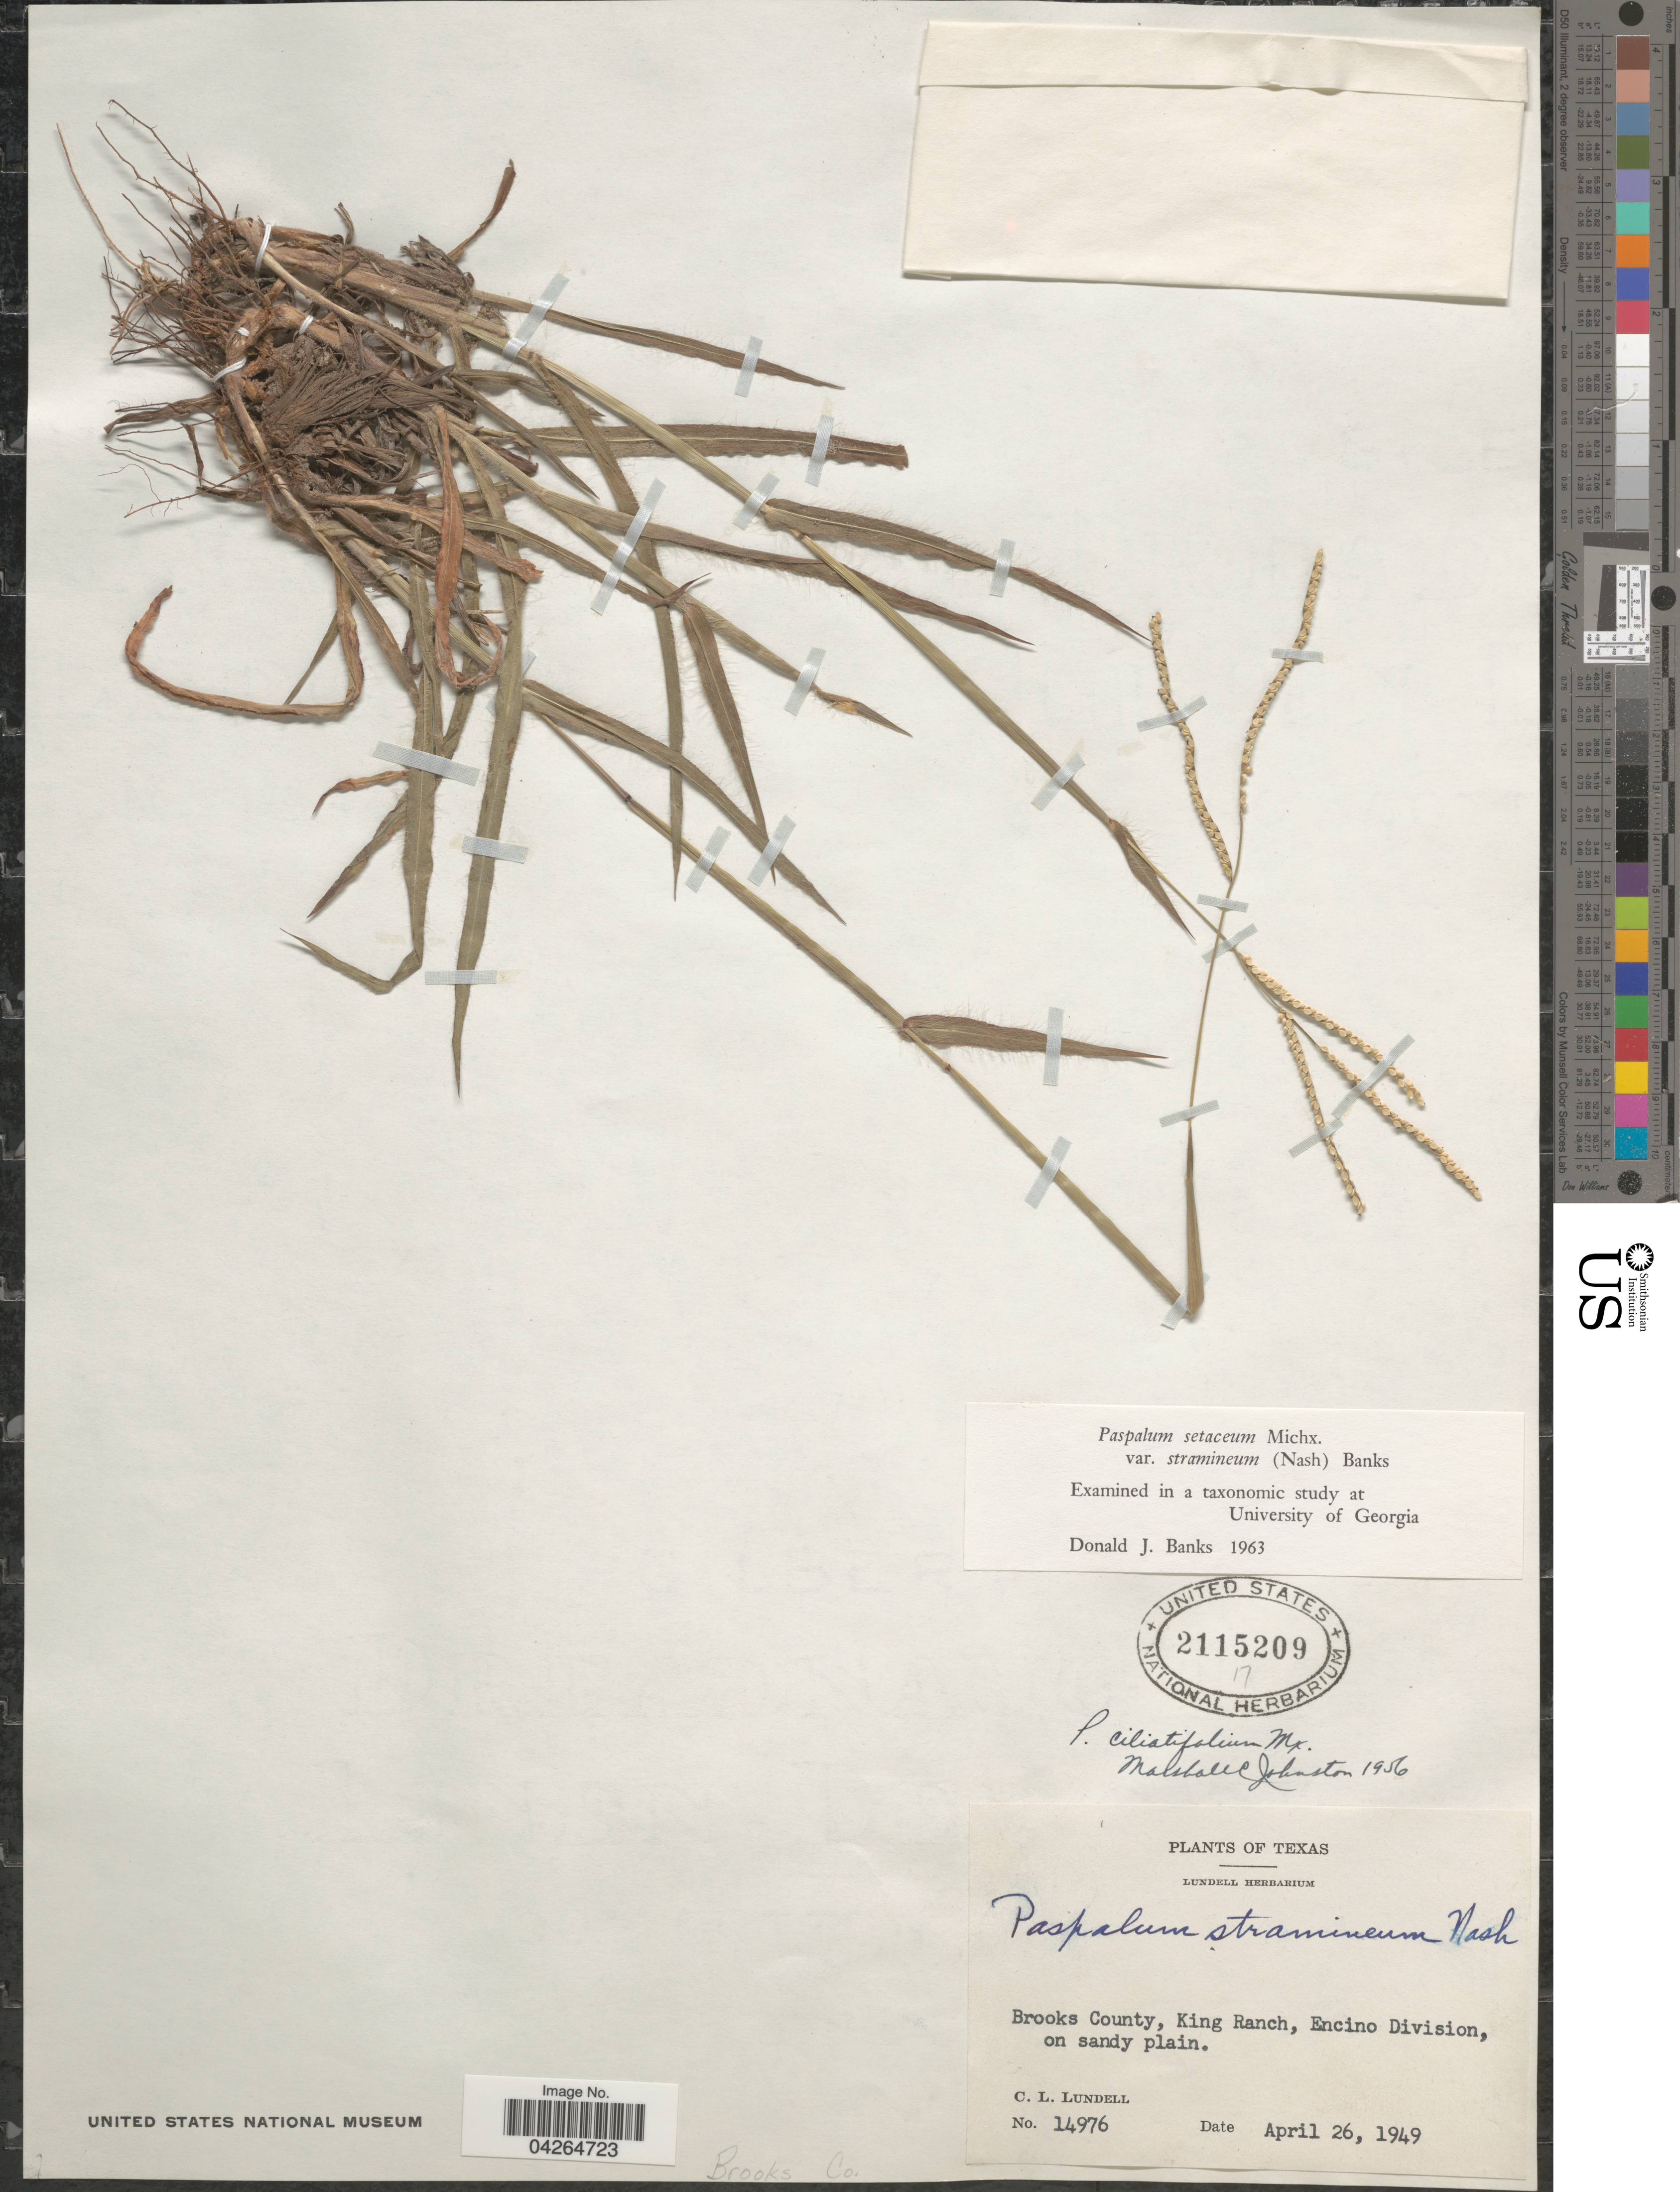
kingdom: Plantae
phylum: Tracheophyta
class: Liliopsida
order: Poales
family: Poaceae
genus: Paspalum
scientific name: Paspalum setaceum var. stramineum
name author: (Nash) D.J. Banks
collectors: C. L. Lundell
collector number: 14976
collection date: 1949-04-26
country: United States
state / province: Texas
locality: Brooks County, King Ranch, Encino Division.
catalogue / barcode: US 2115209